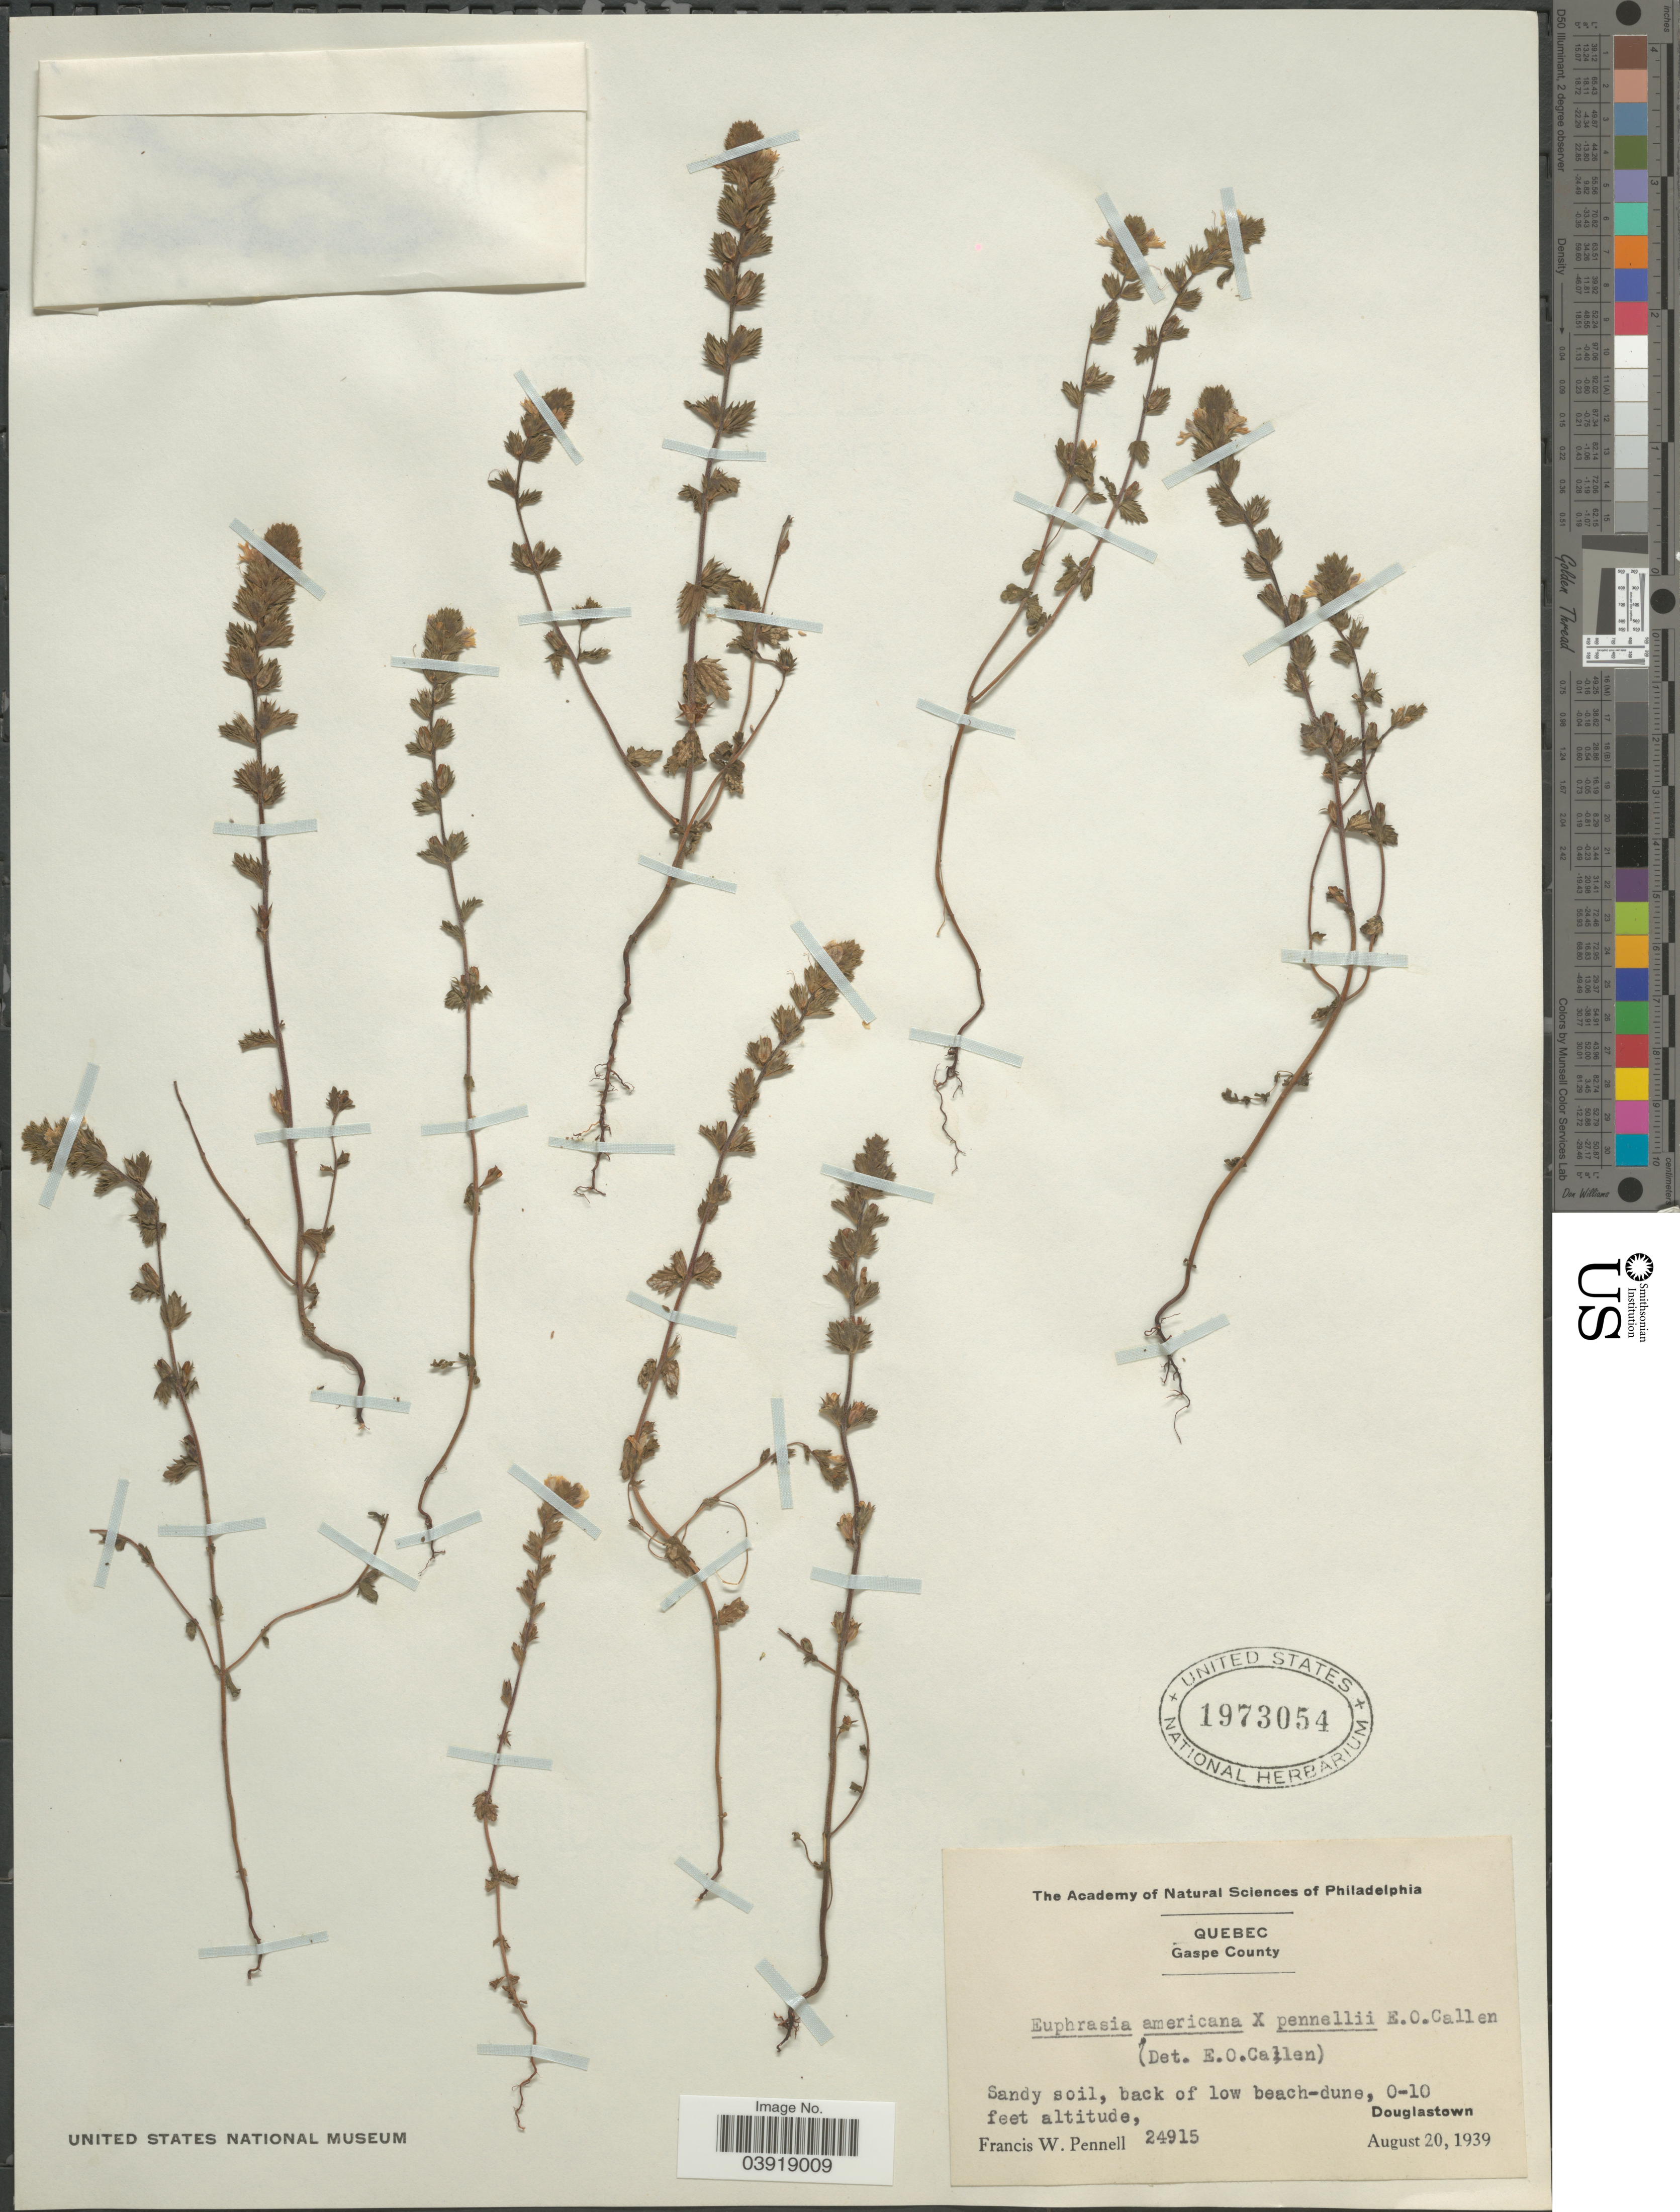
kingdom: Plantae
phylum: Tracheophyta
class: Magnoliopsida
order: Lamiales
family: Orobanchaceae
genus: Euphrasia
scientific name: Euphrasia americana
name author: Wettst.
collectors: F. W. Pennell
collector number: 24915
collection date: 1939-08-20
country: Canada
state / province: Quebec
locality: Gaspe County. Douglastown.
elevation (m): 0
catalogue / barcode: US 1973054